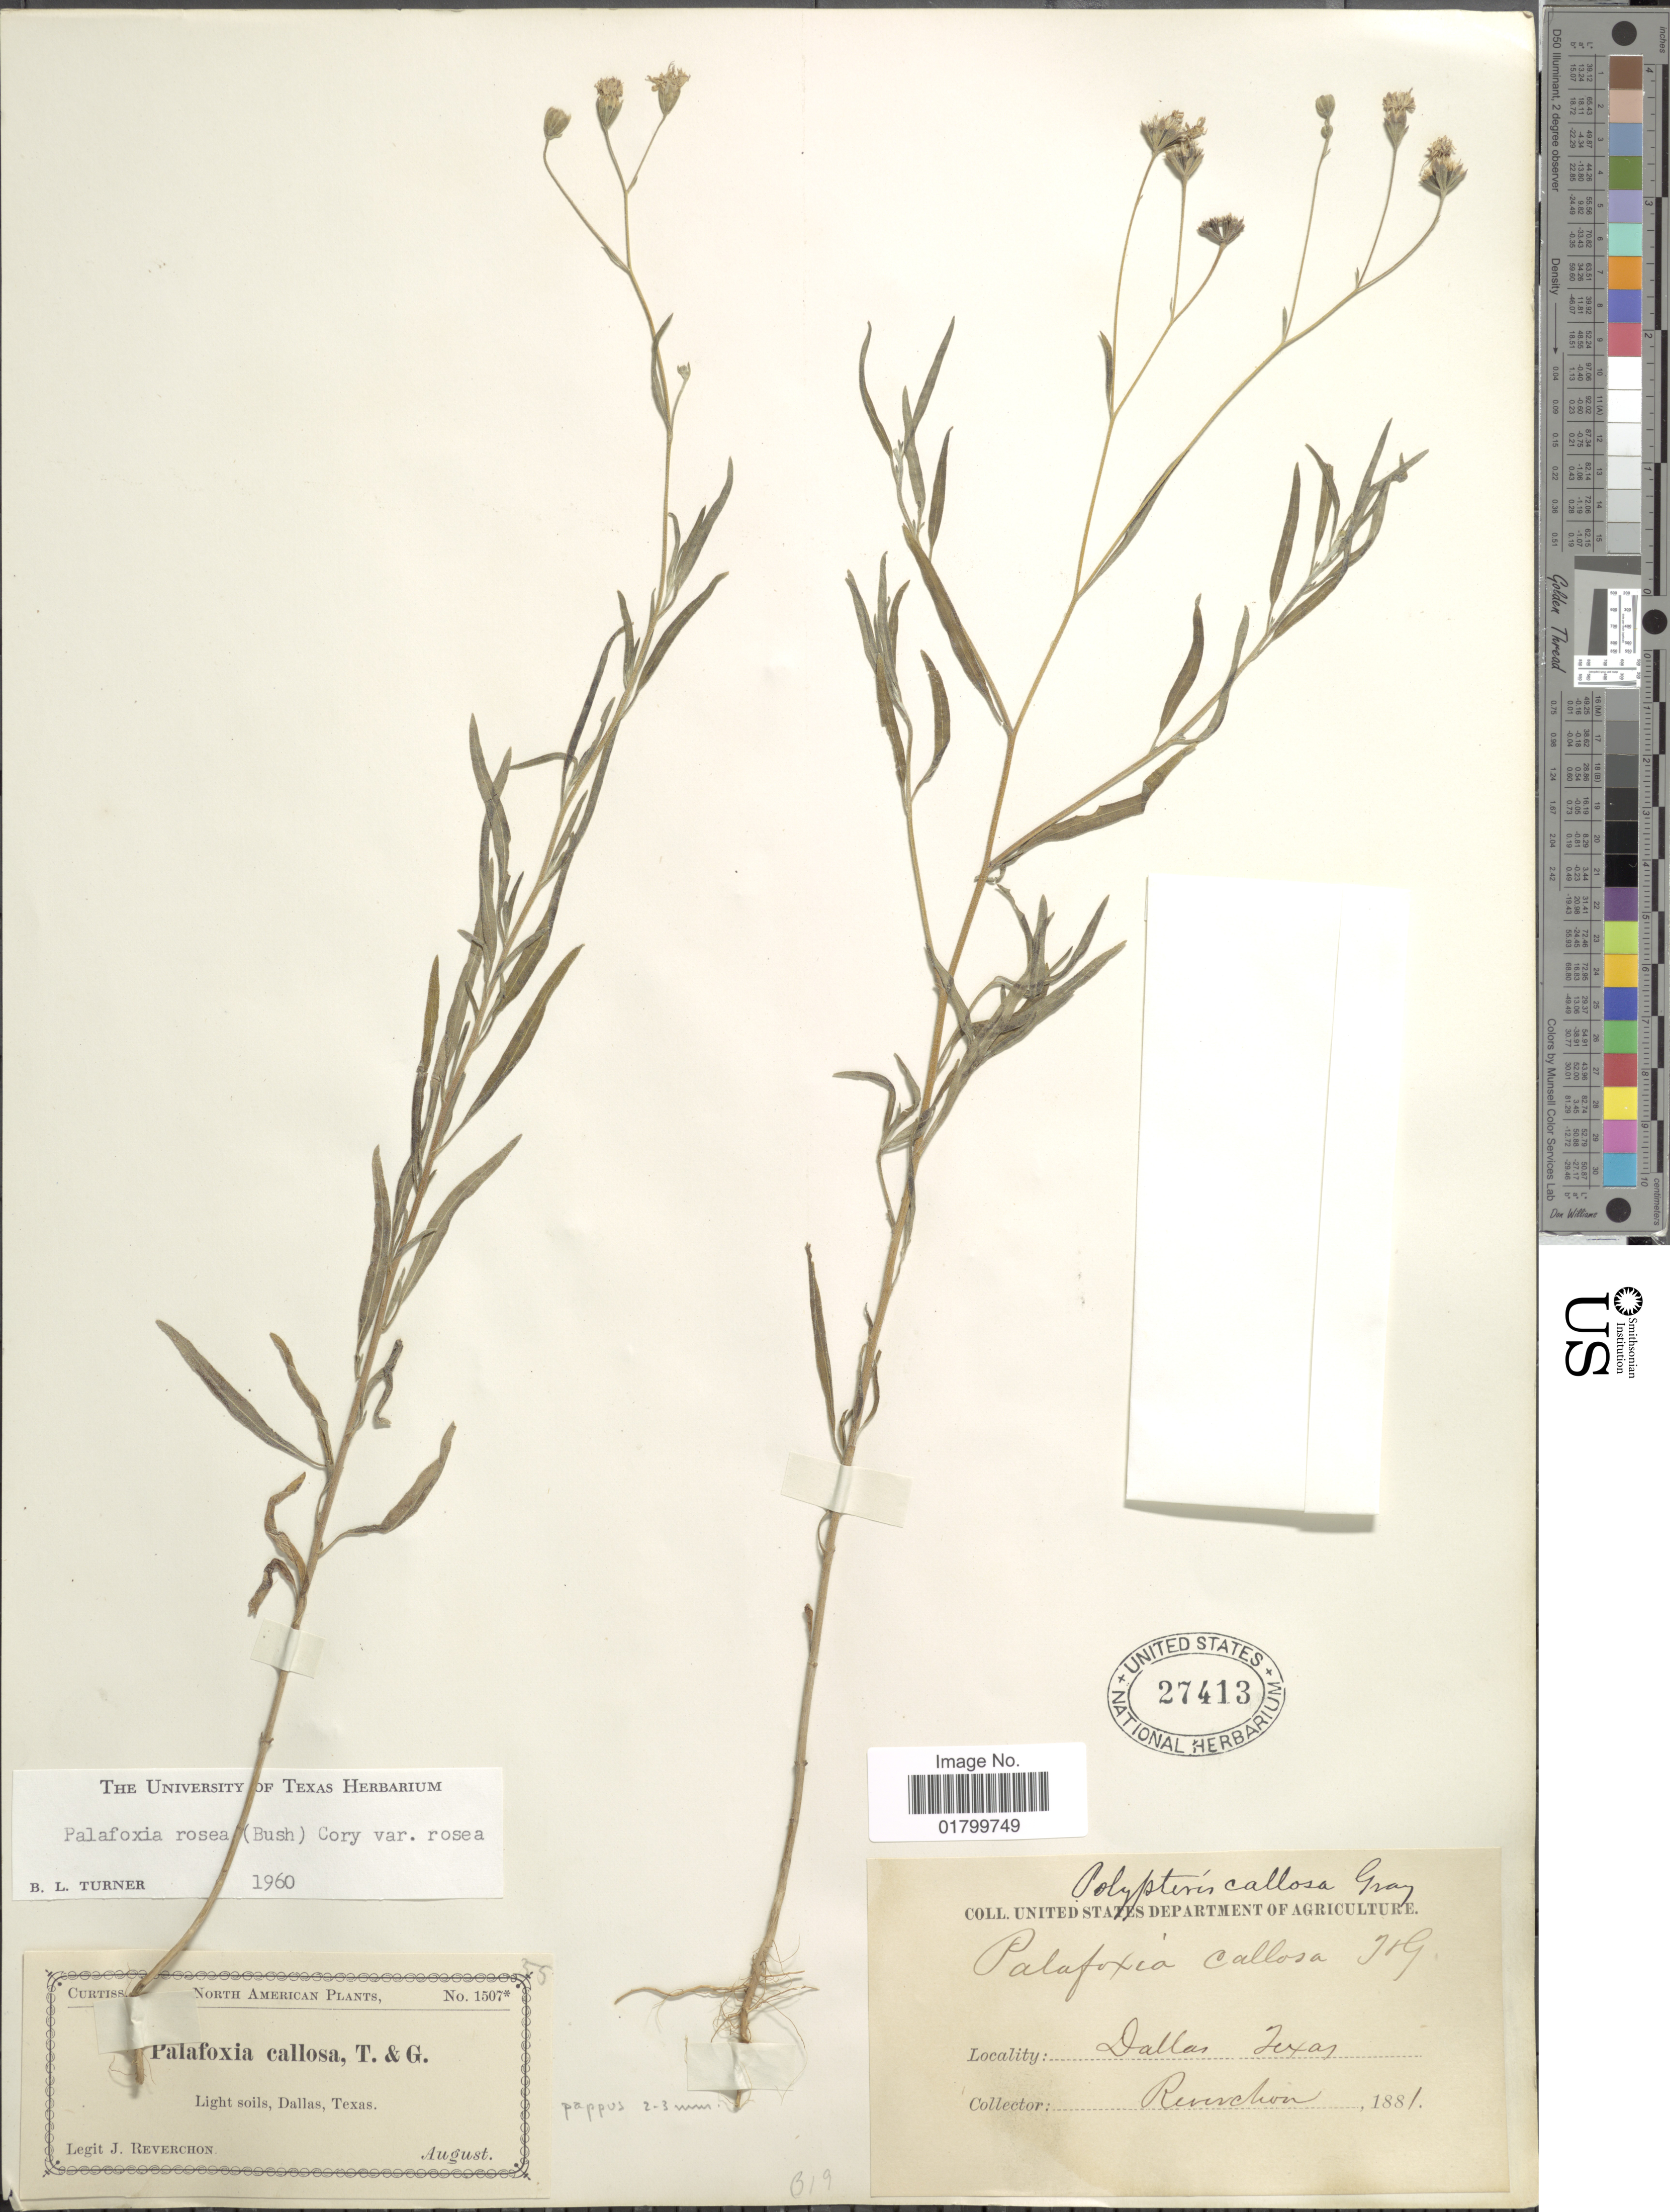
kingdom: Plantae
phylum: Tracheophyta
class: Magnoliopsida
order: Asterales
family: Asteraceae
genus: Palafoxia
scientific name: Palafoxia rosea var. rosea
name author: (Bush) Cory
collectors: J. Reverchon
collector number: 1507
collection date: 1881-08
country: United States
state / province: Texas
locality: Dallas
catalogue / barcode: US 27413